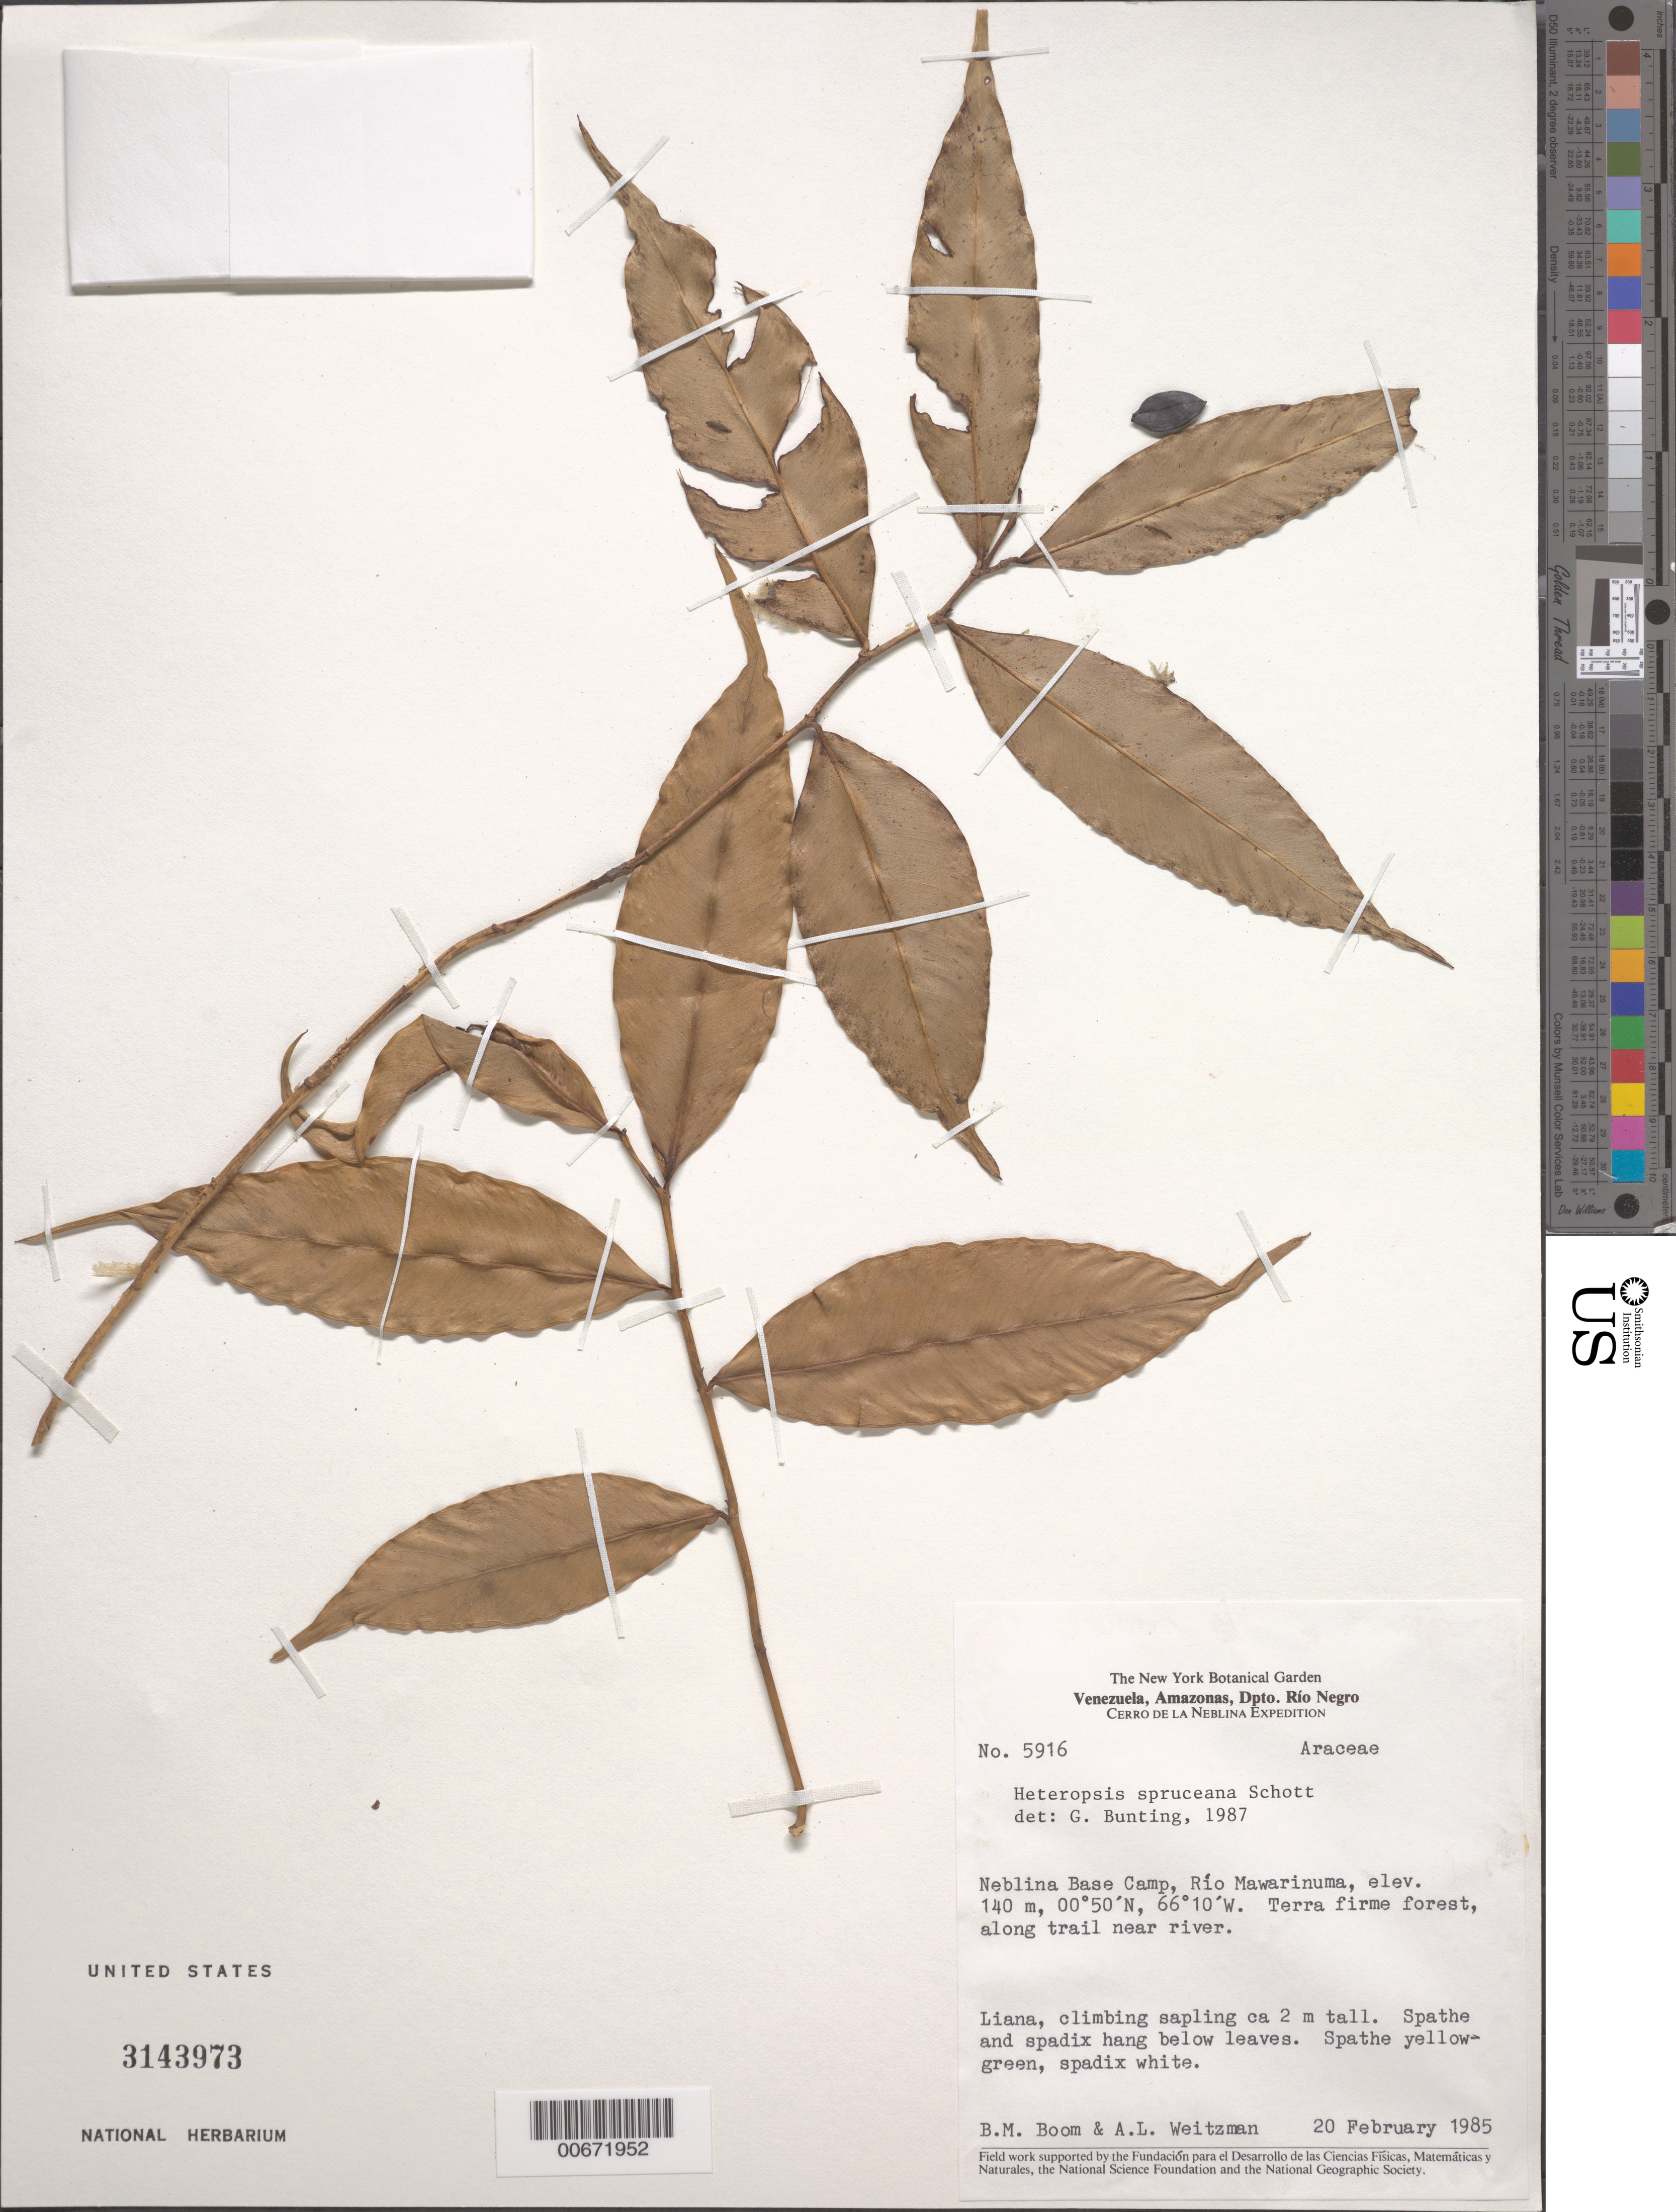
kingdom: Plantae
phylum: Tracheophyta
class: Liliopsida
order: Alismatales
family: Araceae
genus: Heteropsis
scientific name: Heteropsis spruceana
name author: Schott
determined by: Bunting, G. S.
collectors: B. M. Boom & A. L. Weitzman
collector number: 5916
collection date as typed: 20-Feb-85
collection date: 1985-02-20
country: Venezuela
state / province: Amazonas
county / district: Río Negro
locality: Cerro de la Neblina Base Camp, Río Mawarinuma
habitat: Terra firme forest, along trail near river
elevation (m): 140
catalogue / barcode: US 3143973